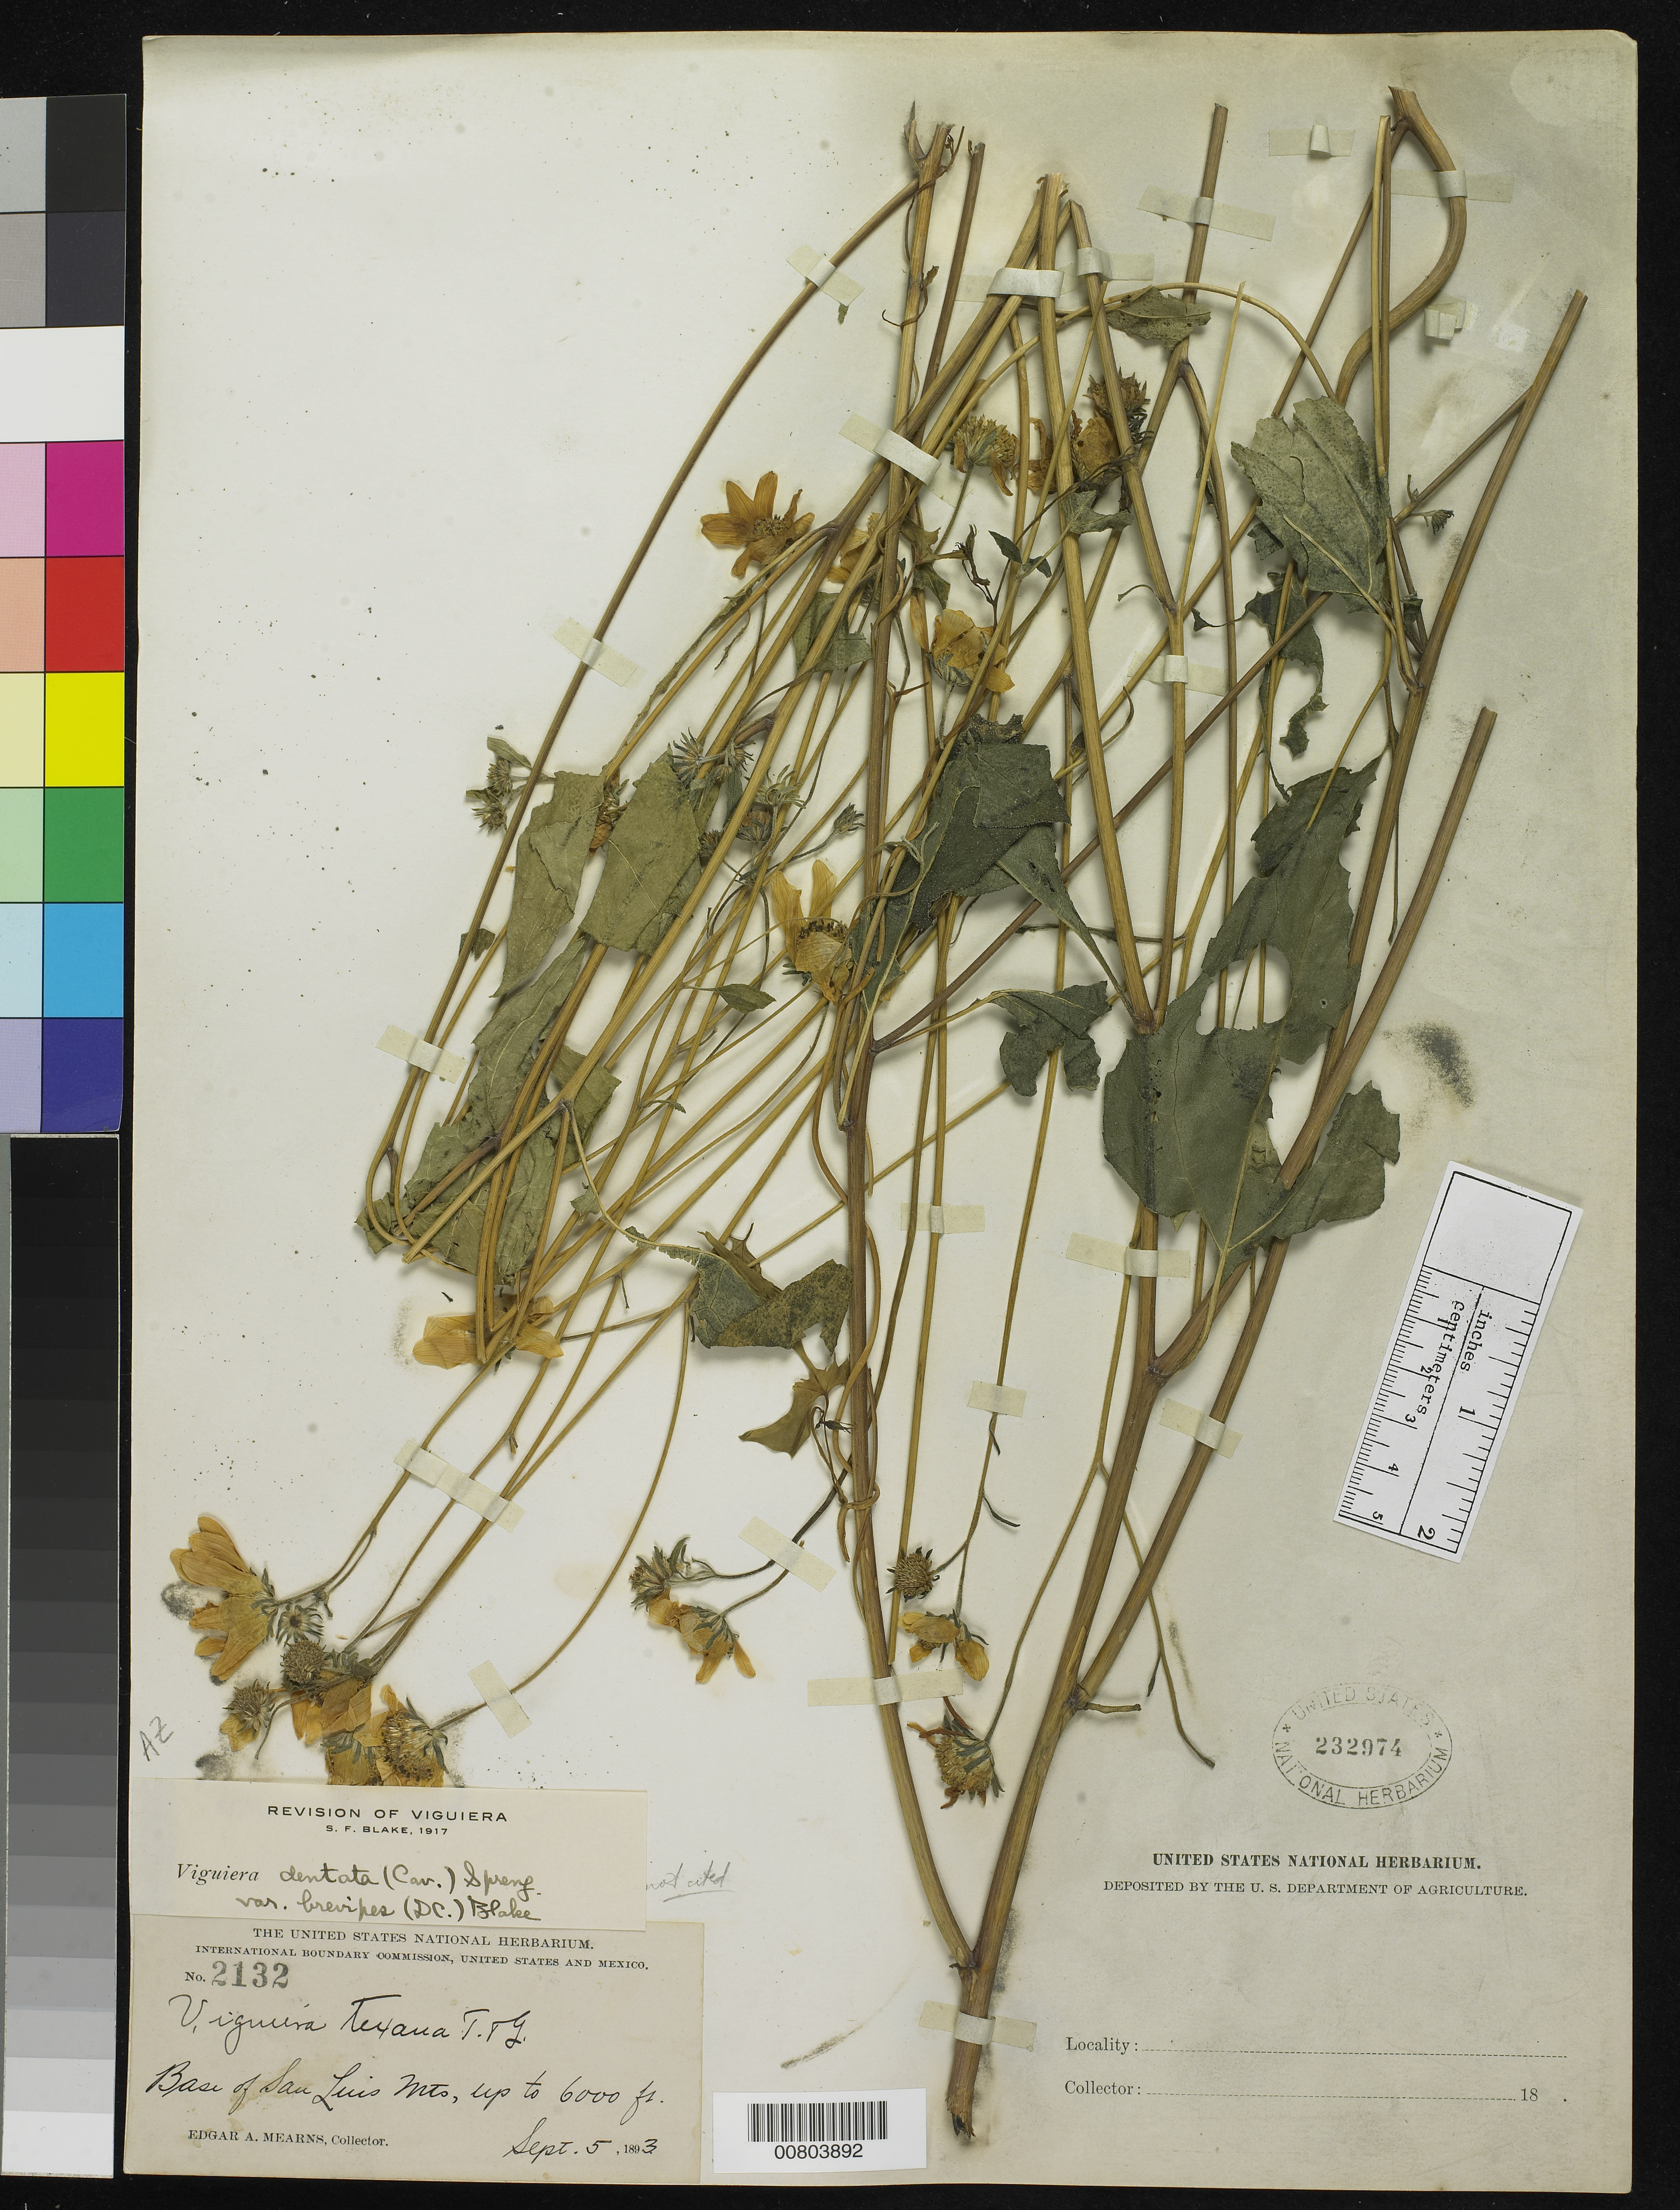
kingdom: Plantae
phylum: Tracheophyta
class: Magnoliopsida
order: Asterales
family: Asteraceae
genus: Viguiera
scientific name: Viguiera dentata var. brevipes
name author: (DC.) S.F. Blake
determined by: Blake, Sydney F.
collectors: E. A. Mearns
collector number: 2132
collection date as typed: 05 Sep 1893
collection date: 1893-09-05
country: United States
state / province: Arizona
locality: Base of San Luis Mts., Arizona.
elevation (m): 1829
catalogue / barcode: US 232974